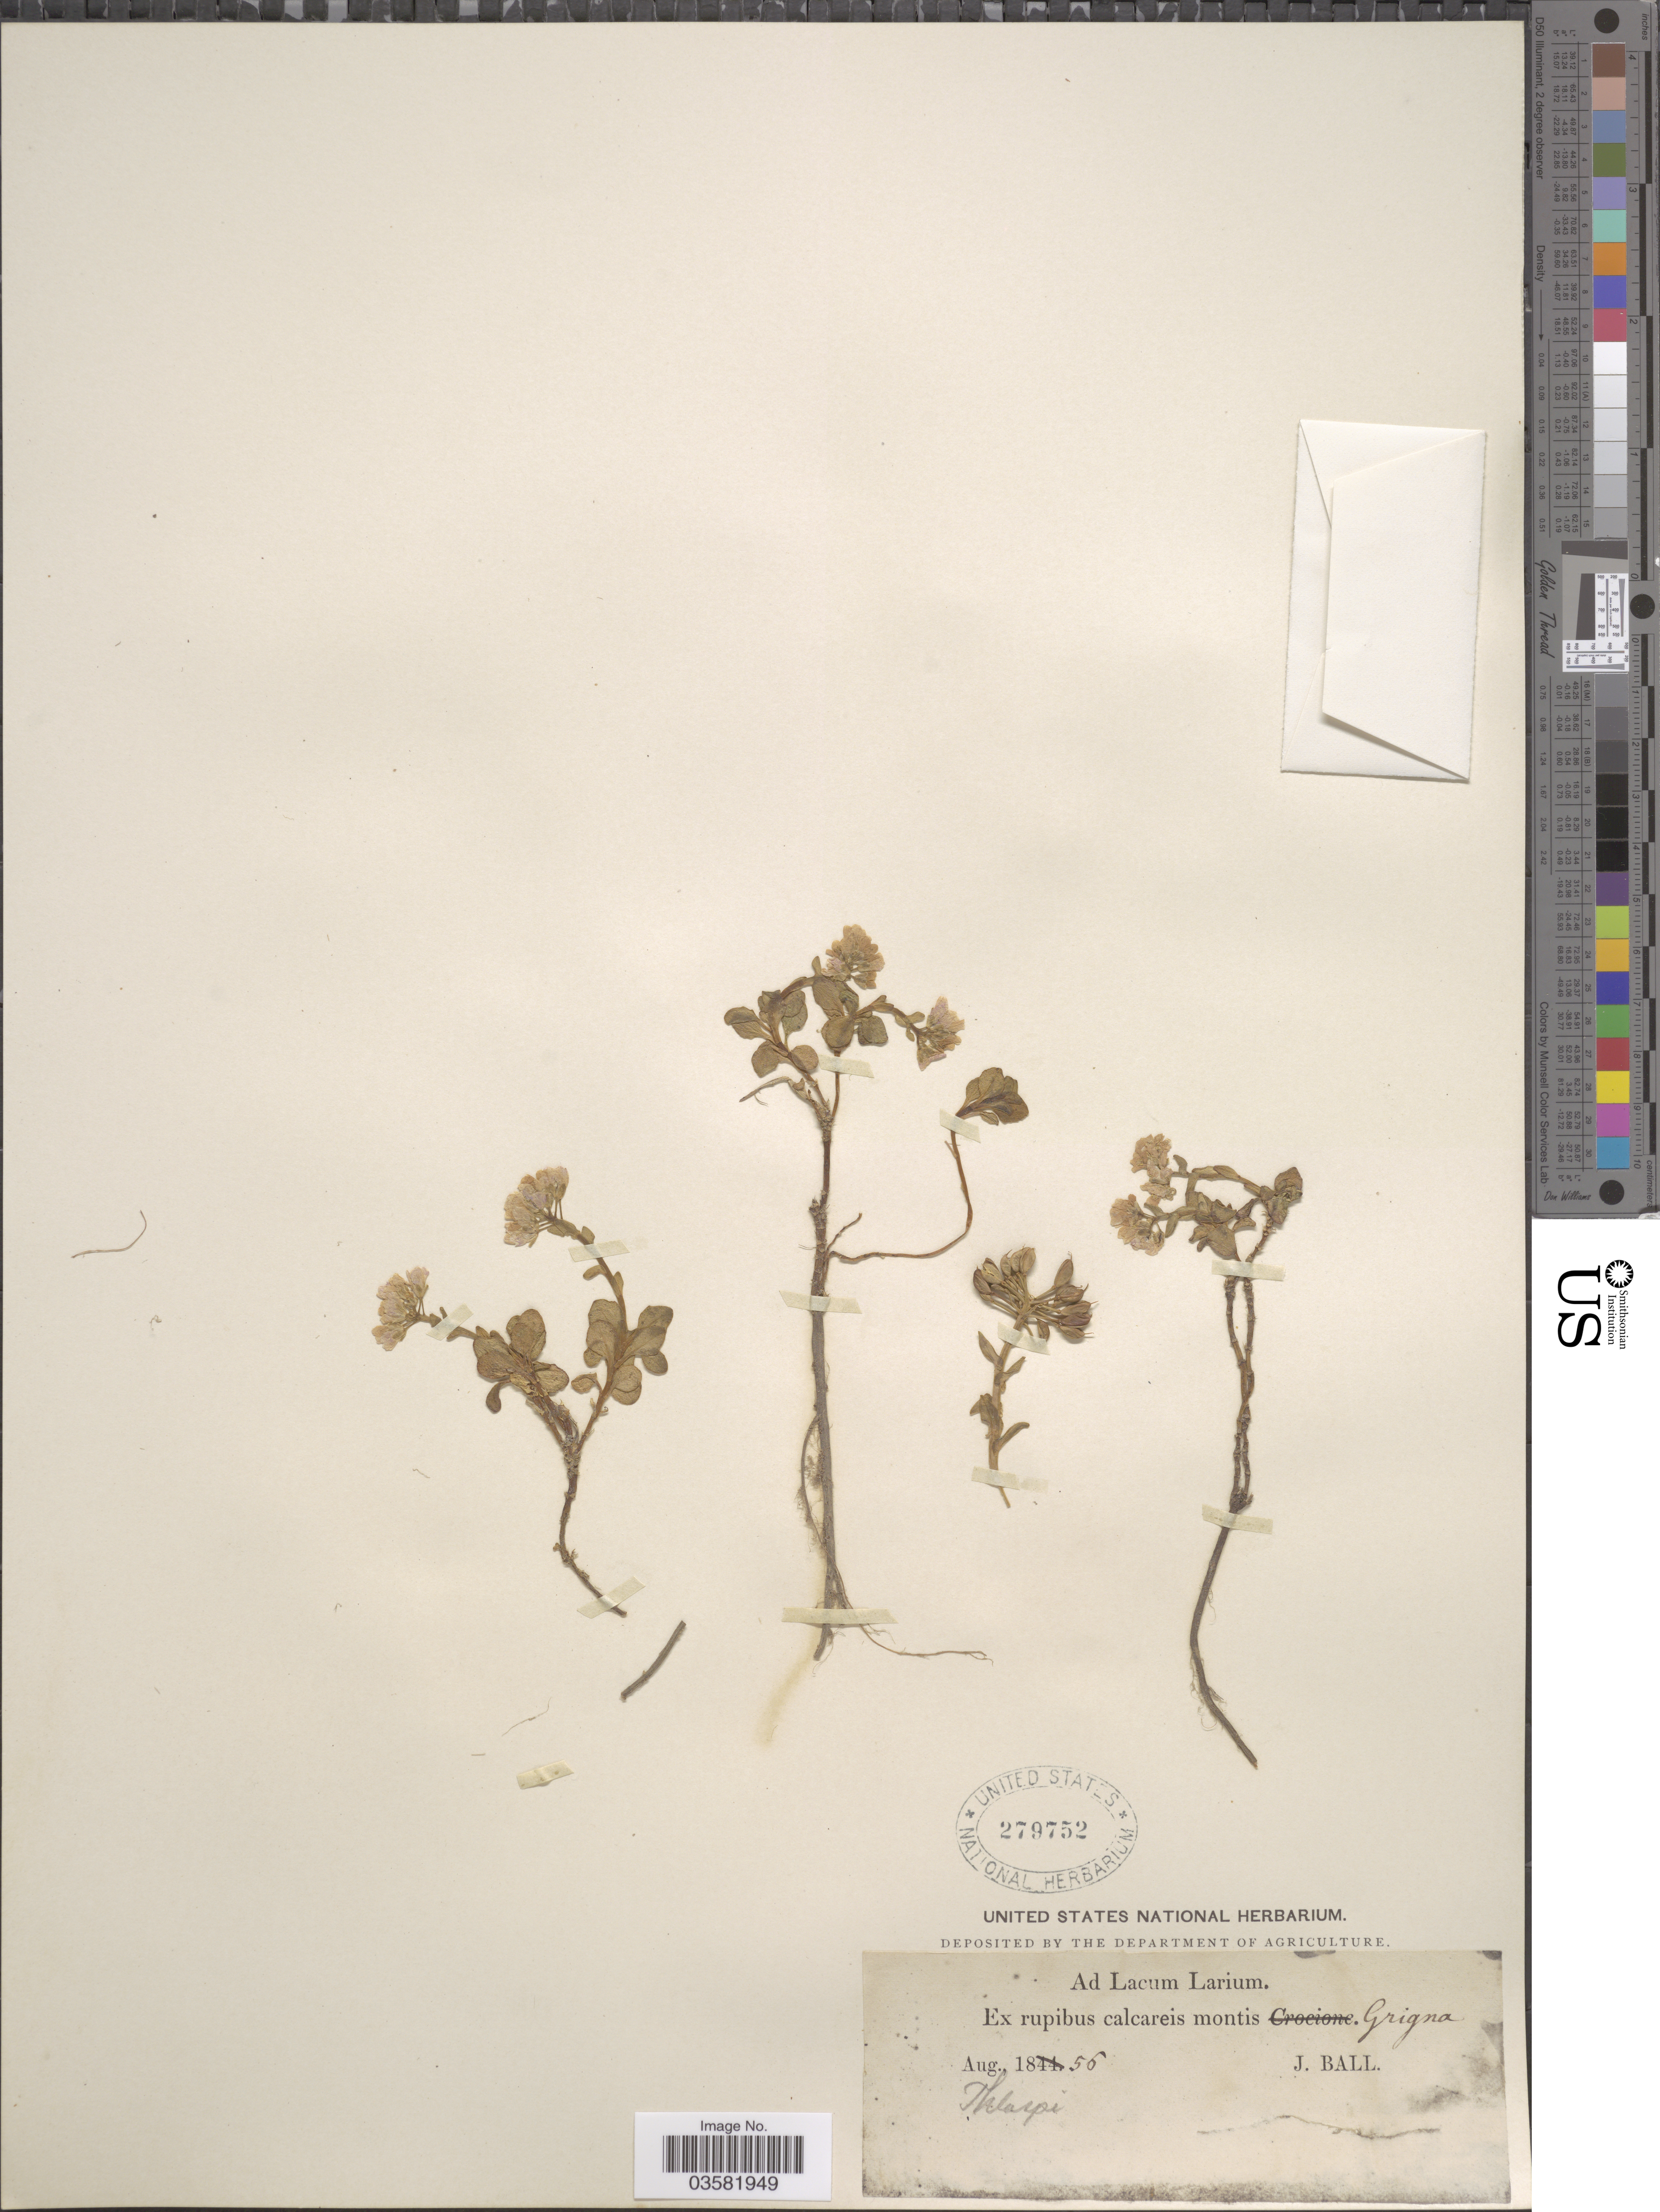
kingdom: Plantae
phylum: Tracheophyta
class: Magnoliopsida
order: Brassicales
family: Brassicaceae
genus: Thlaspi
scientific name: Thlaspi sp.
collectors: J. Ball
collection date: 1856-08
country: Italy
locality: Ex rupibus calcareis montis Grigna.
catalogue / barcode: US 279752